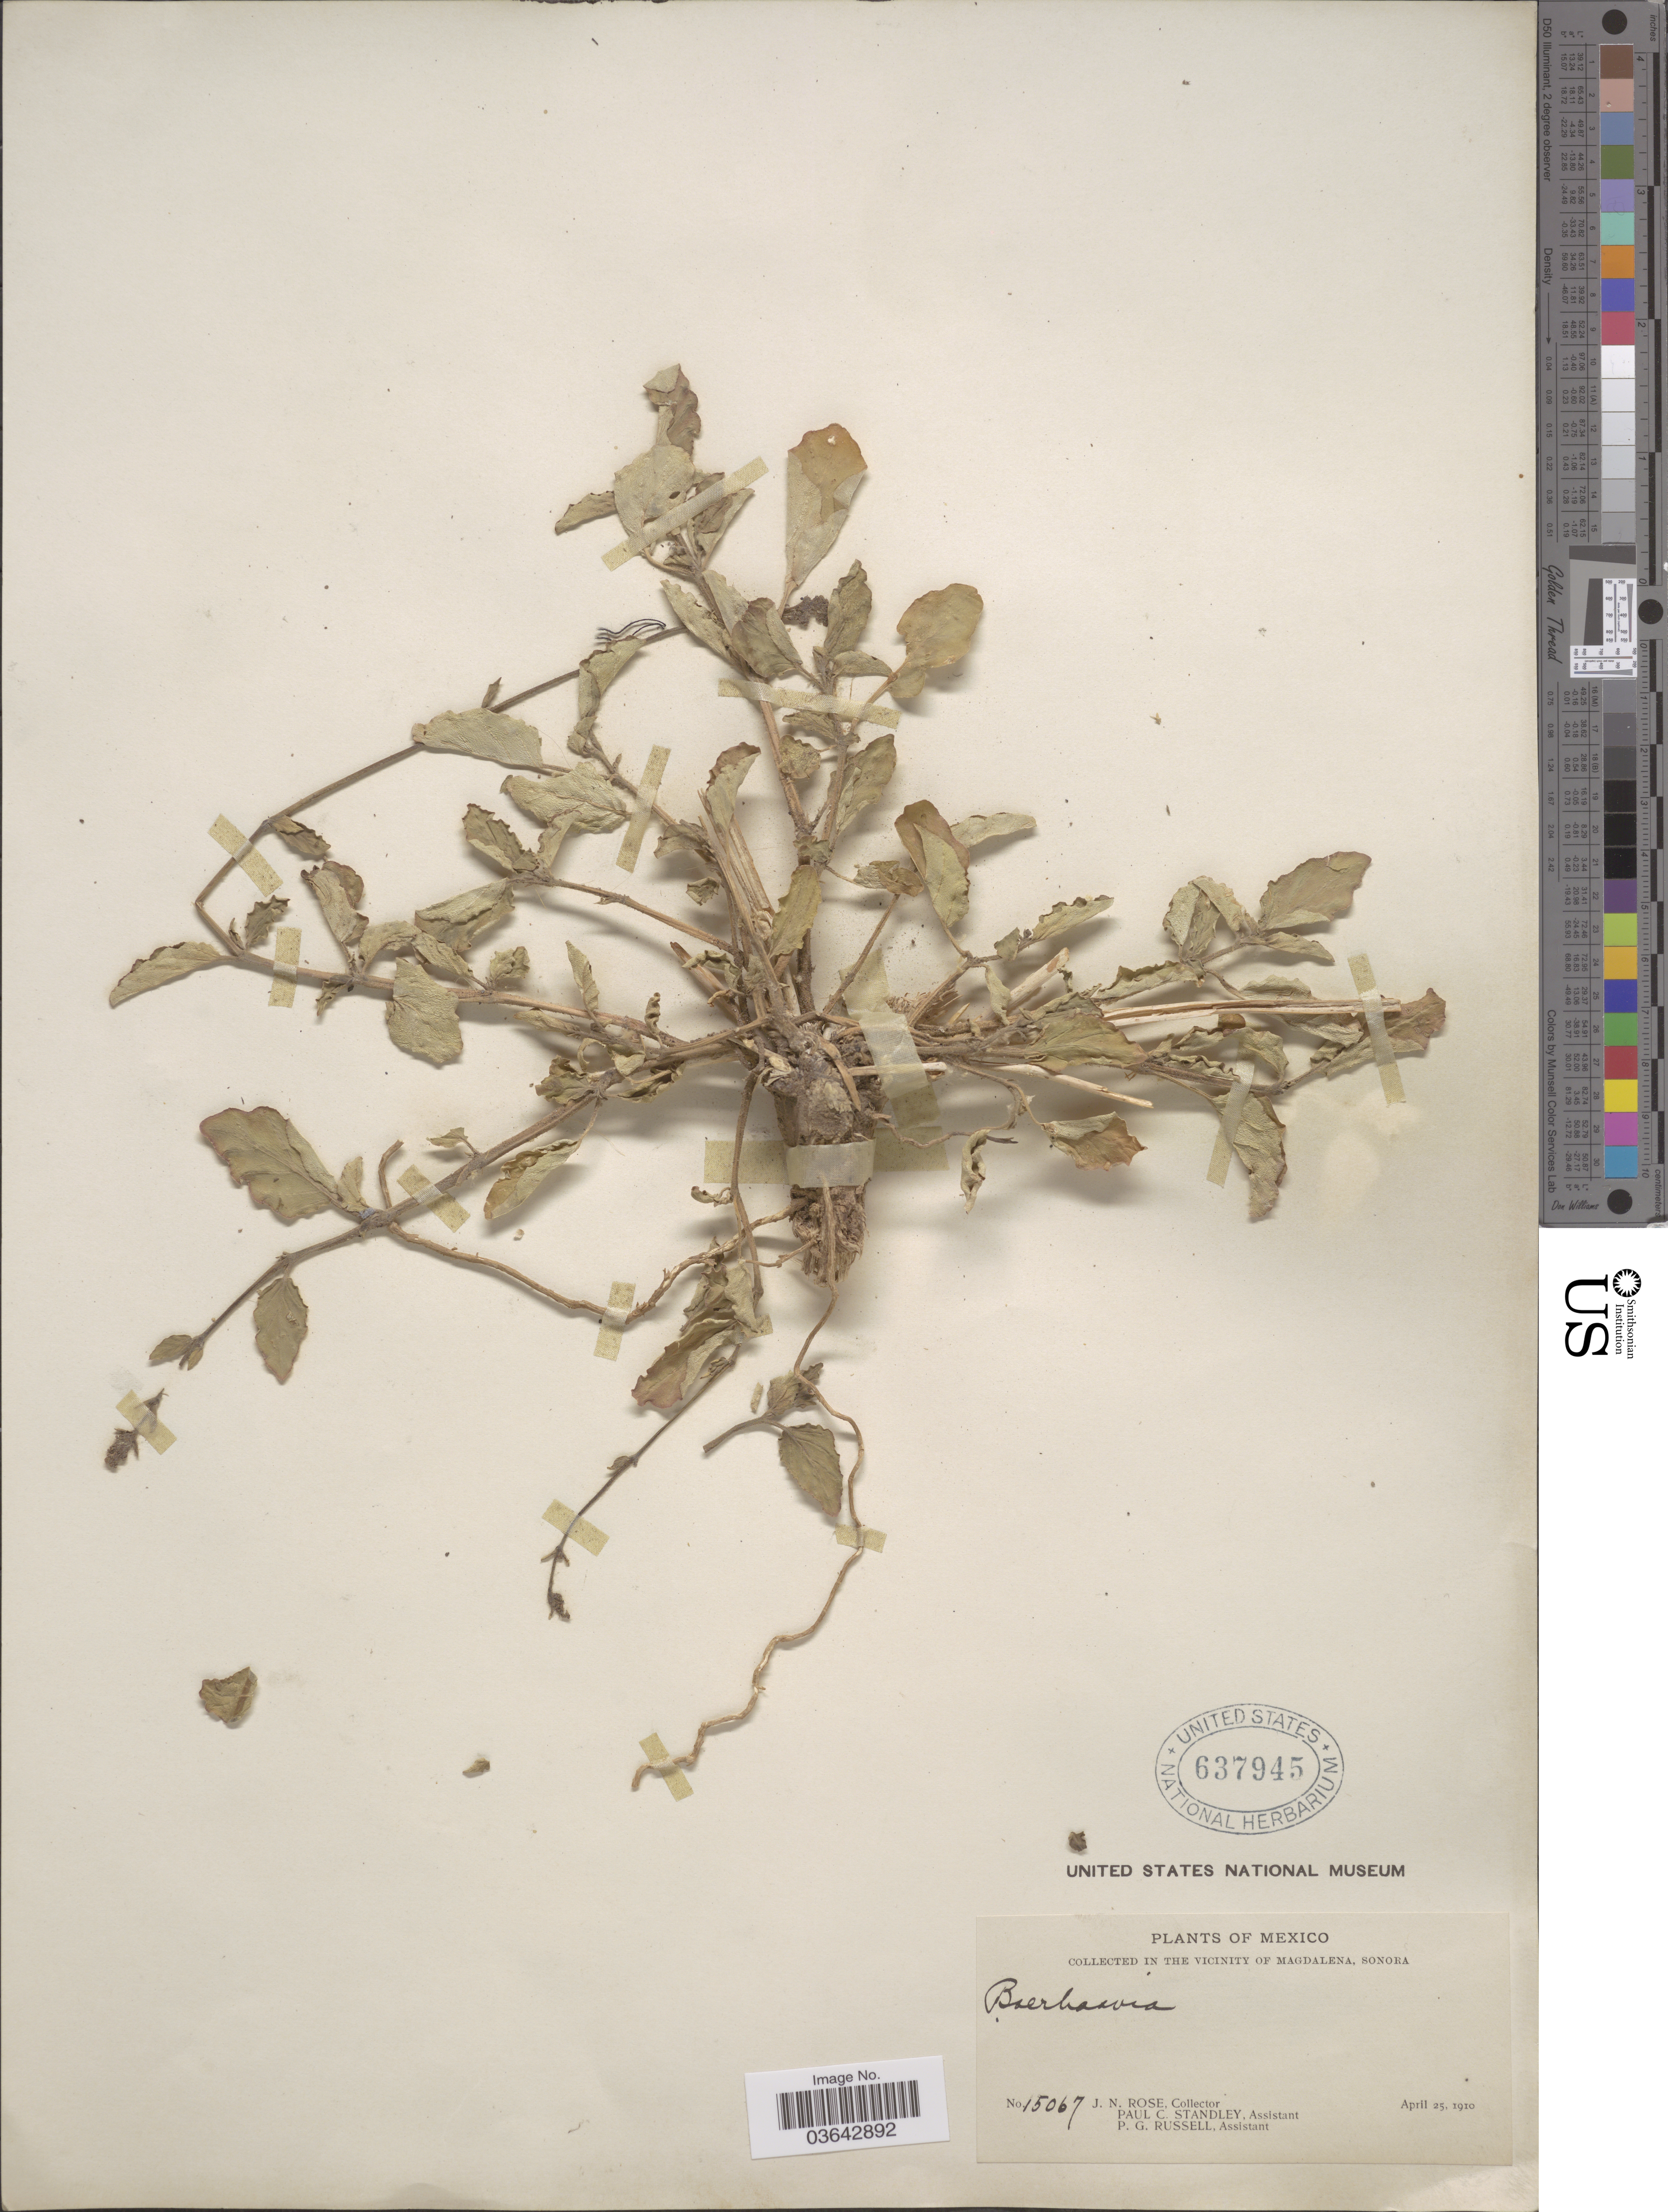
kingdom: Plantae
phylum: Tracheophyta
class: Magnoliopsida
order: Caryophyllales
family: Nyctaginaceae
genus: Boerhavia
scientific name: Boerhavia caribaea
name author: Jacq.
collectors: J. N. Rose, P. C. Standley & P. G. Russell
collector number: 15067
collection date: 1910-04-25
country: Mexico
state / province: Sonora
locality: In the vicinity of Magdalena.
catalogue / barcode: US 637945